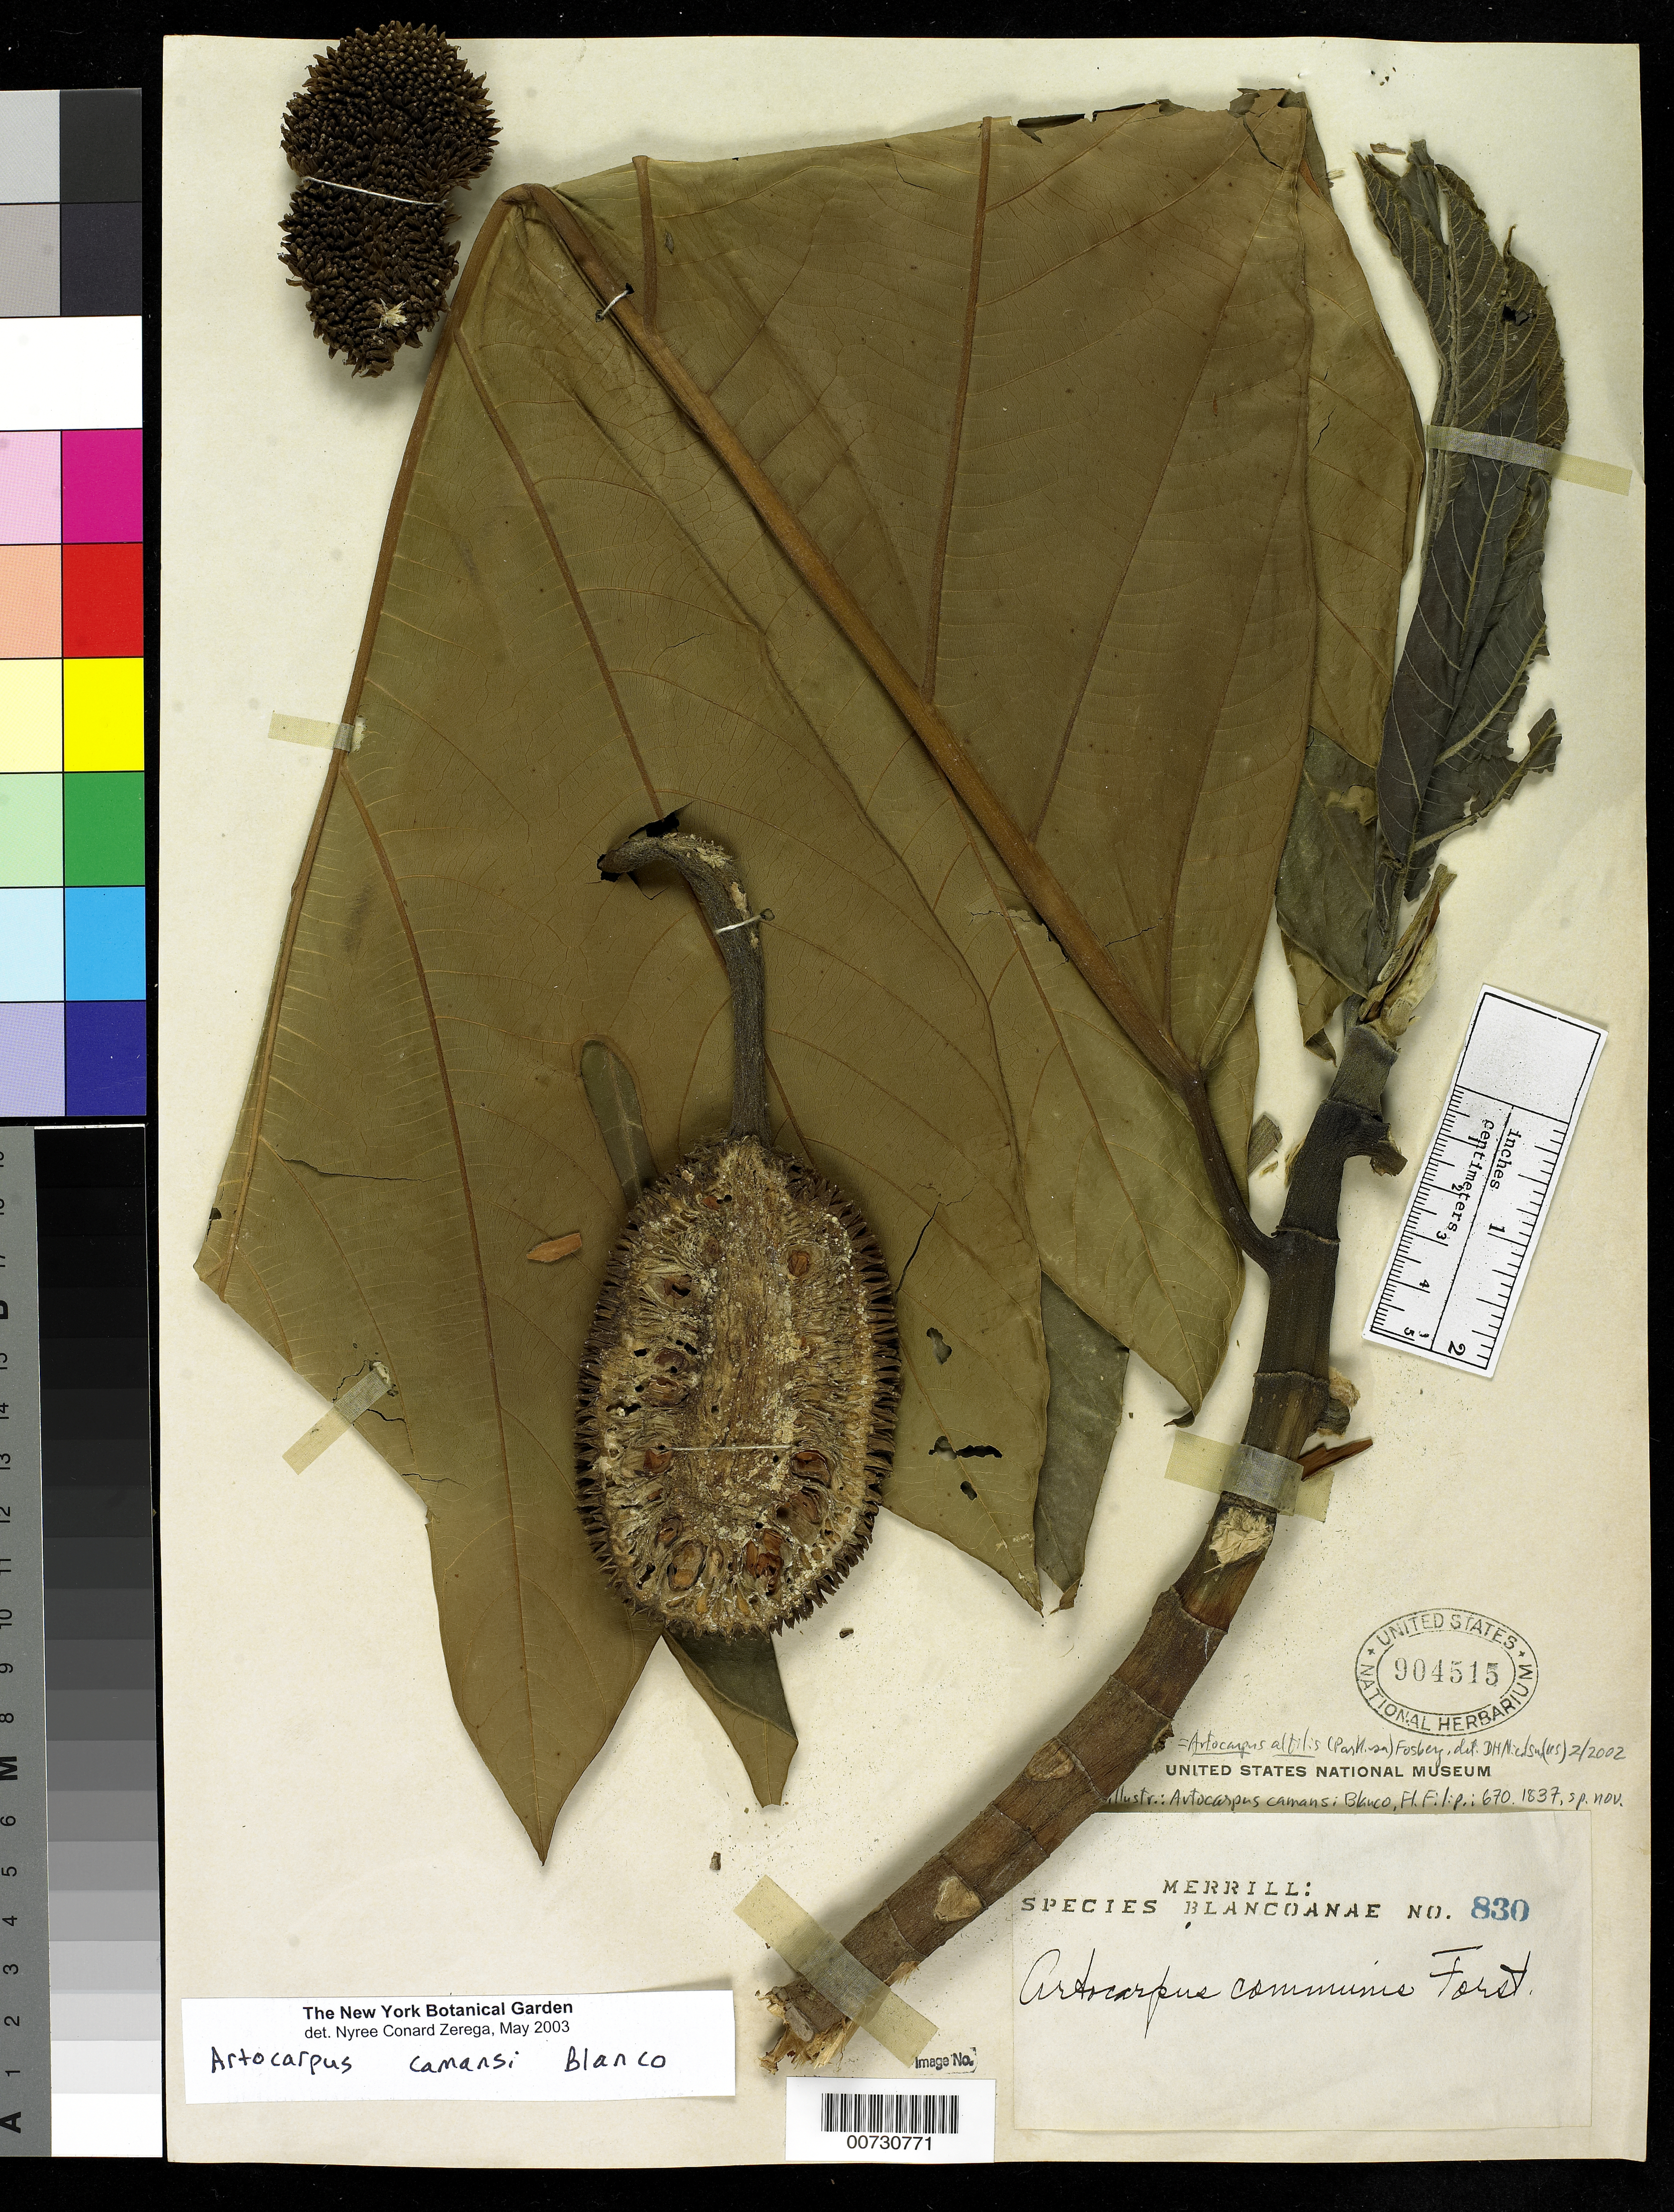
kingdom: Plantae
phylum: Tracheophyta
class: Magnoliopsida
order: Rosales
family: Moraceae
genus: Artocarpus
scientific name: Artocarpus camansi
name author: Blanco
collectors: E. D. Merrill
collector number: Sp. Blancoan. 0830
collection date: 1915-02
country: Philippines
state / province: National Capital Region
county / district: Manila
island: Luzon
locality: Manila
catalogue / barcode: US 904515